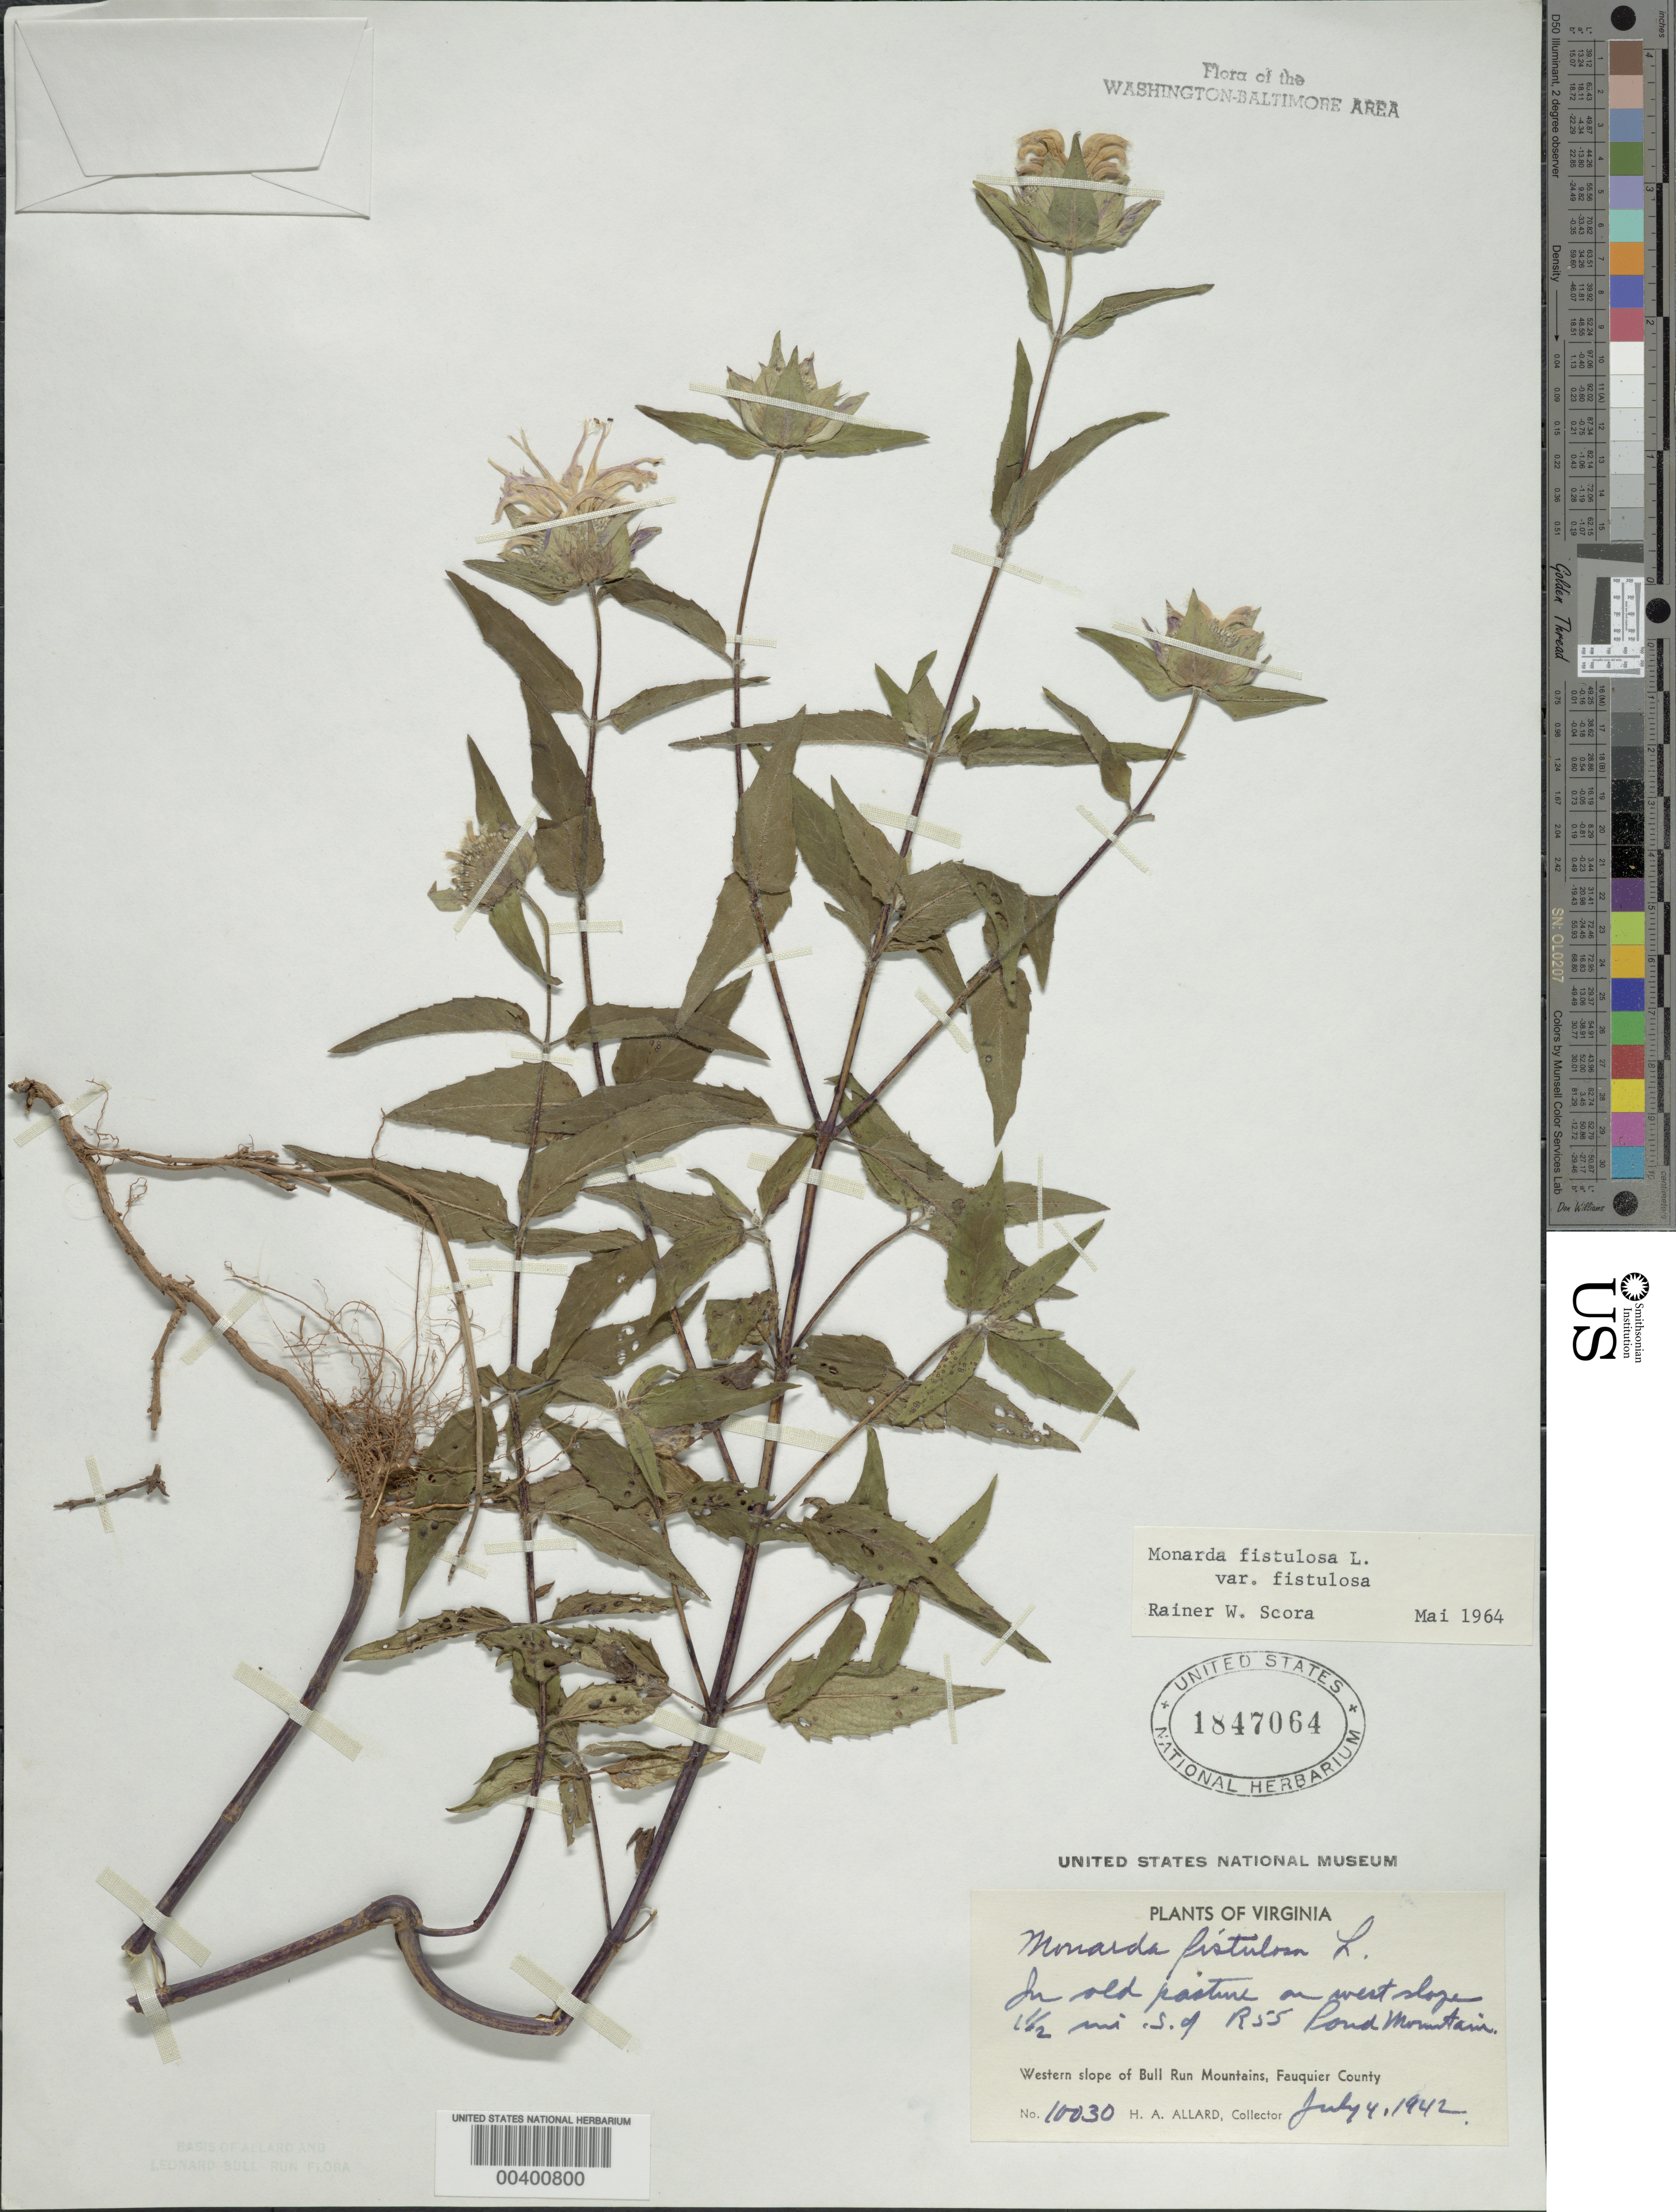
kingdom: Plantae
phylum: Tracheophyta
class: Magnoliopsida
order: Lamiales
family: Lamiaceae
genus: Monarda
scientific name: Monarda fistulosa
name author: L.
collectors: H. A. Allard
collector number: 10030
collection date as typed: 04 Jul 1942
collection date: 1942-07-04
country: United States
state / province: Virginia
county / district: Fauquier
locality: South of Route 55, Pond Mt.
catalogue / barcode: US 1847064